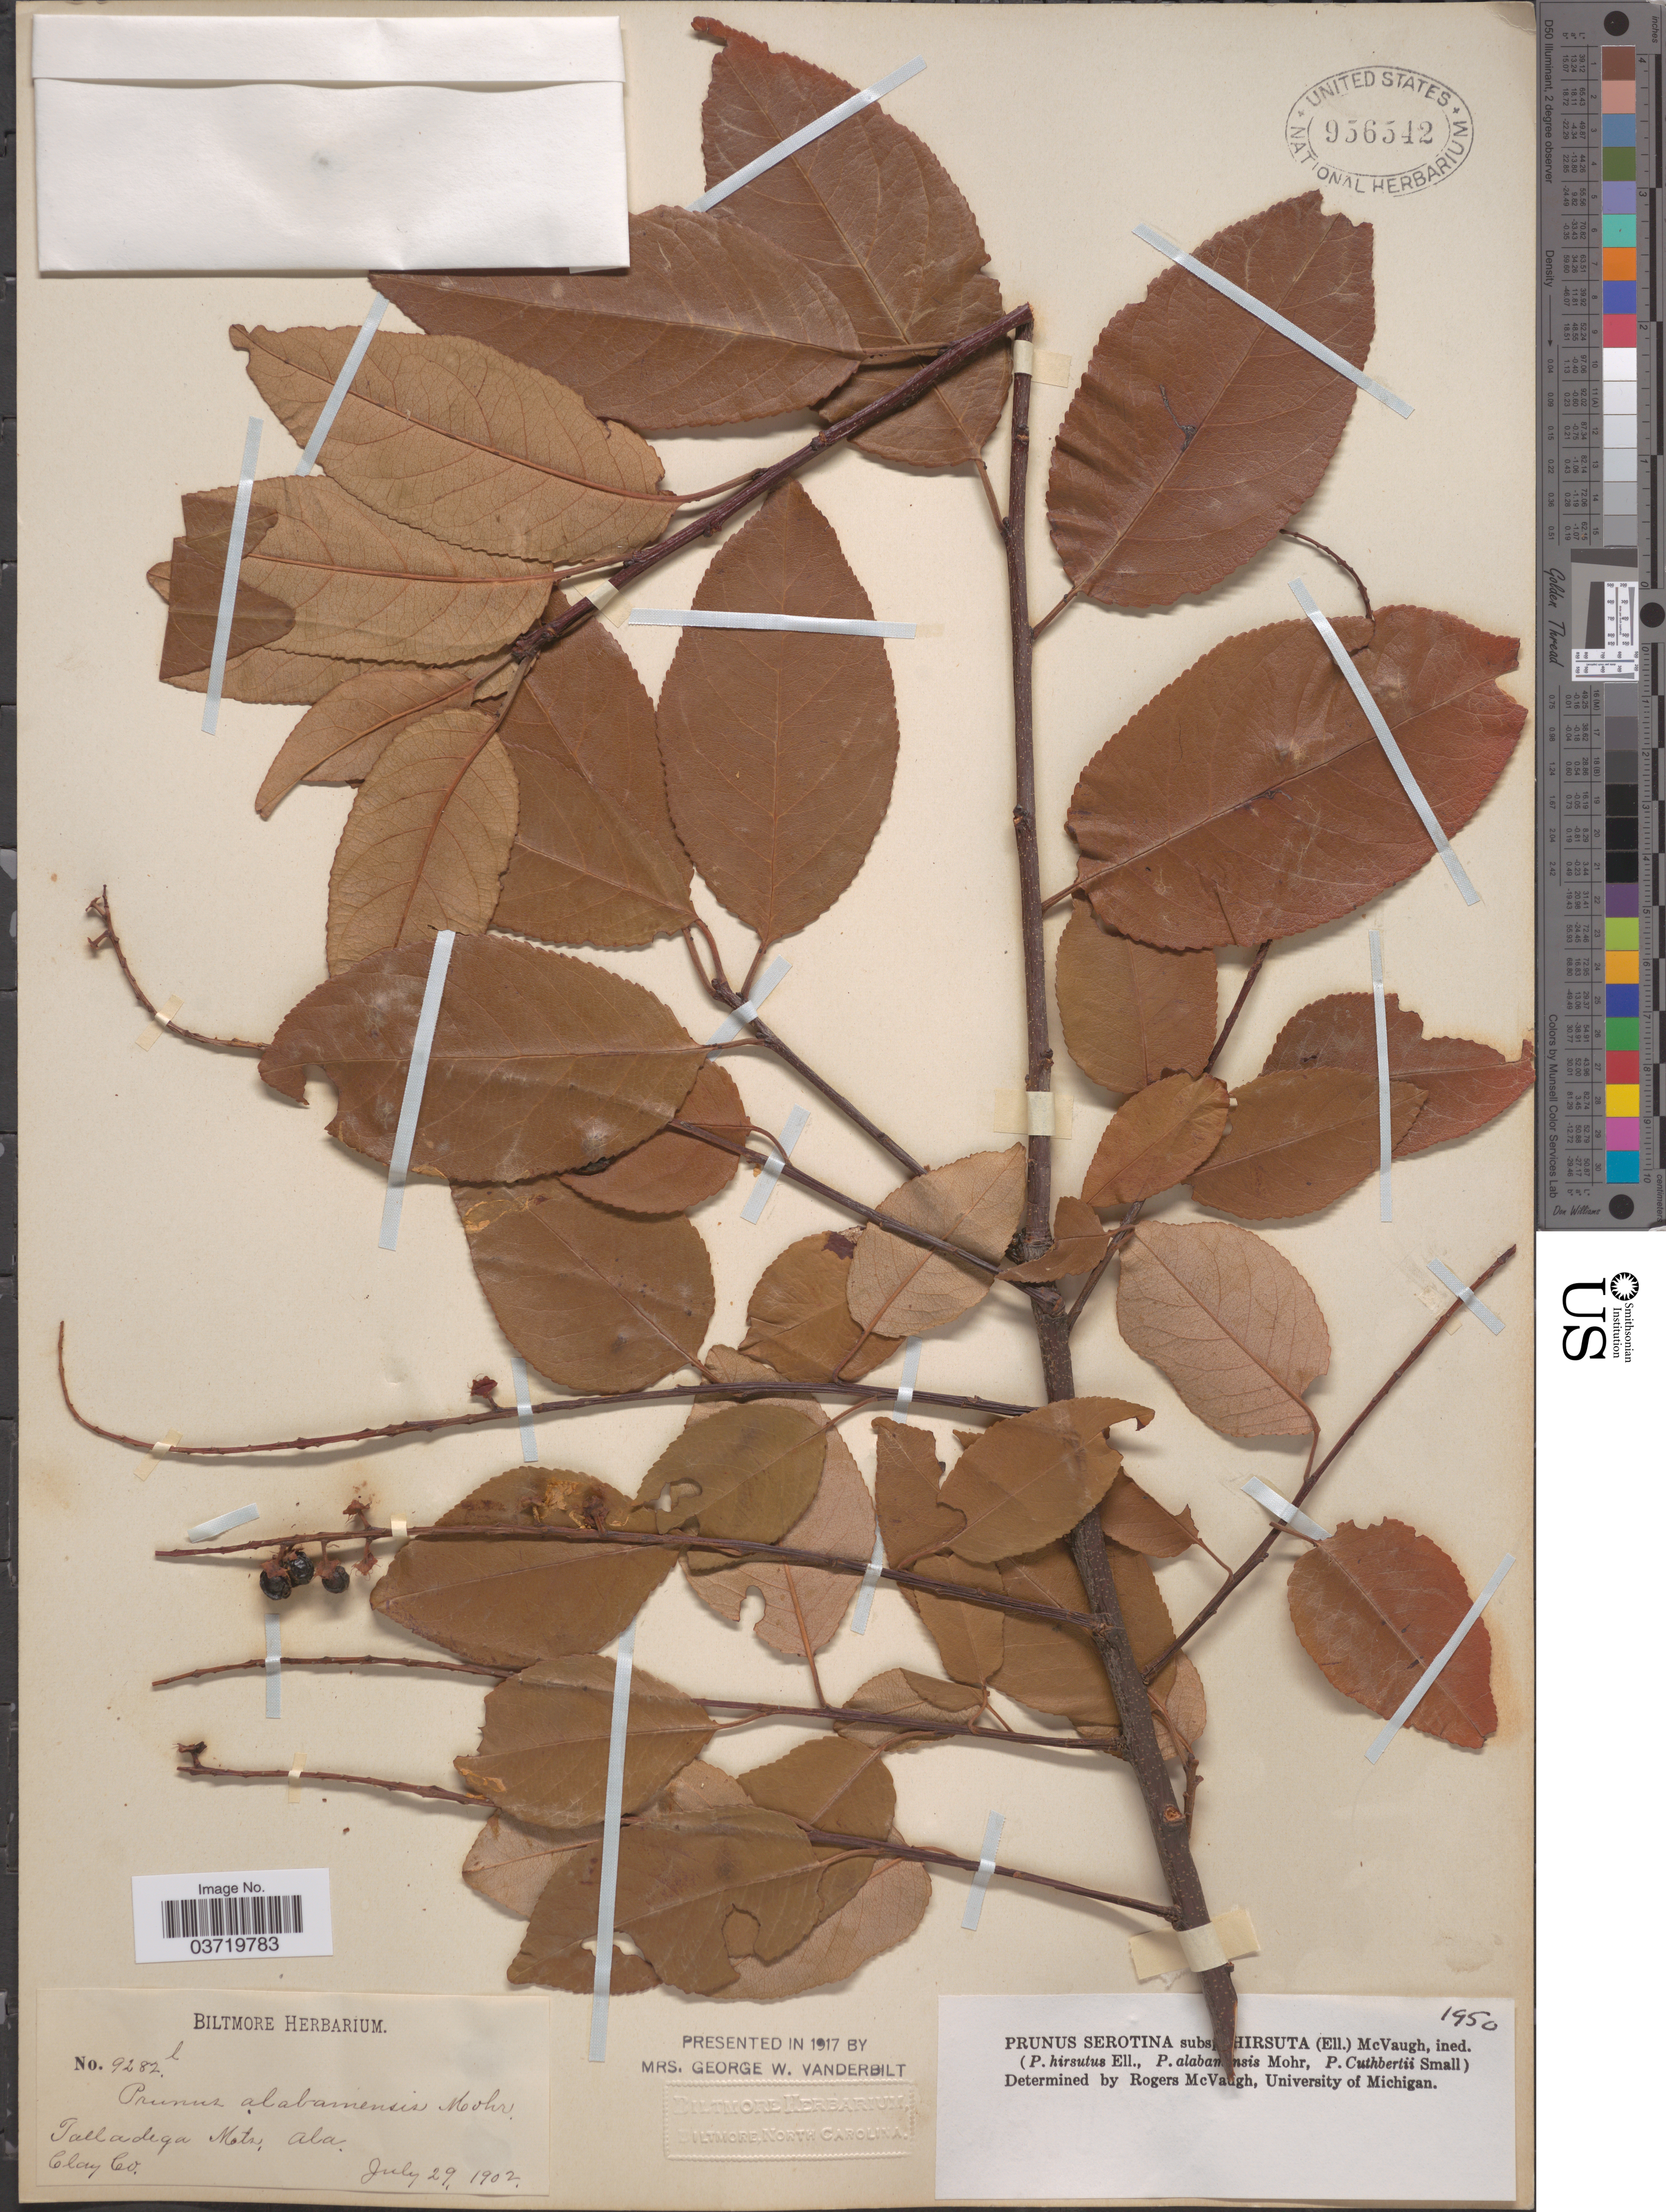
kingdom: Plantae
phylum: Tracheophyta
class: Magnoliopsida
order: Rosales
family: Rosaceae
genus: Prunus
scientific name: Prunus serotina var. serotina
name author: Ehrh.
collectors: ex herb. Biltmore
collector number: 9282l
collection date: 1902-07-29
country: United States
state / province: Alabama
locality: Talladega Mts. Clay Co.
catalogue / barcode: US 956542